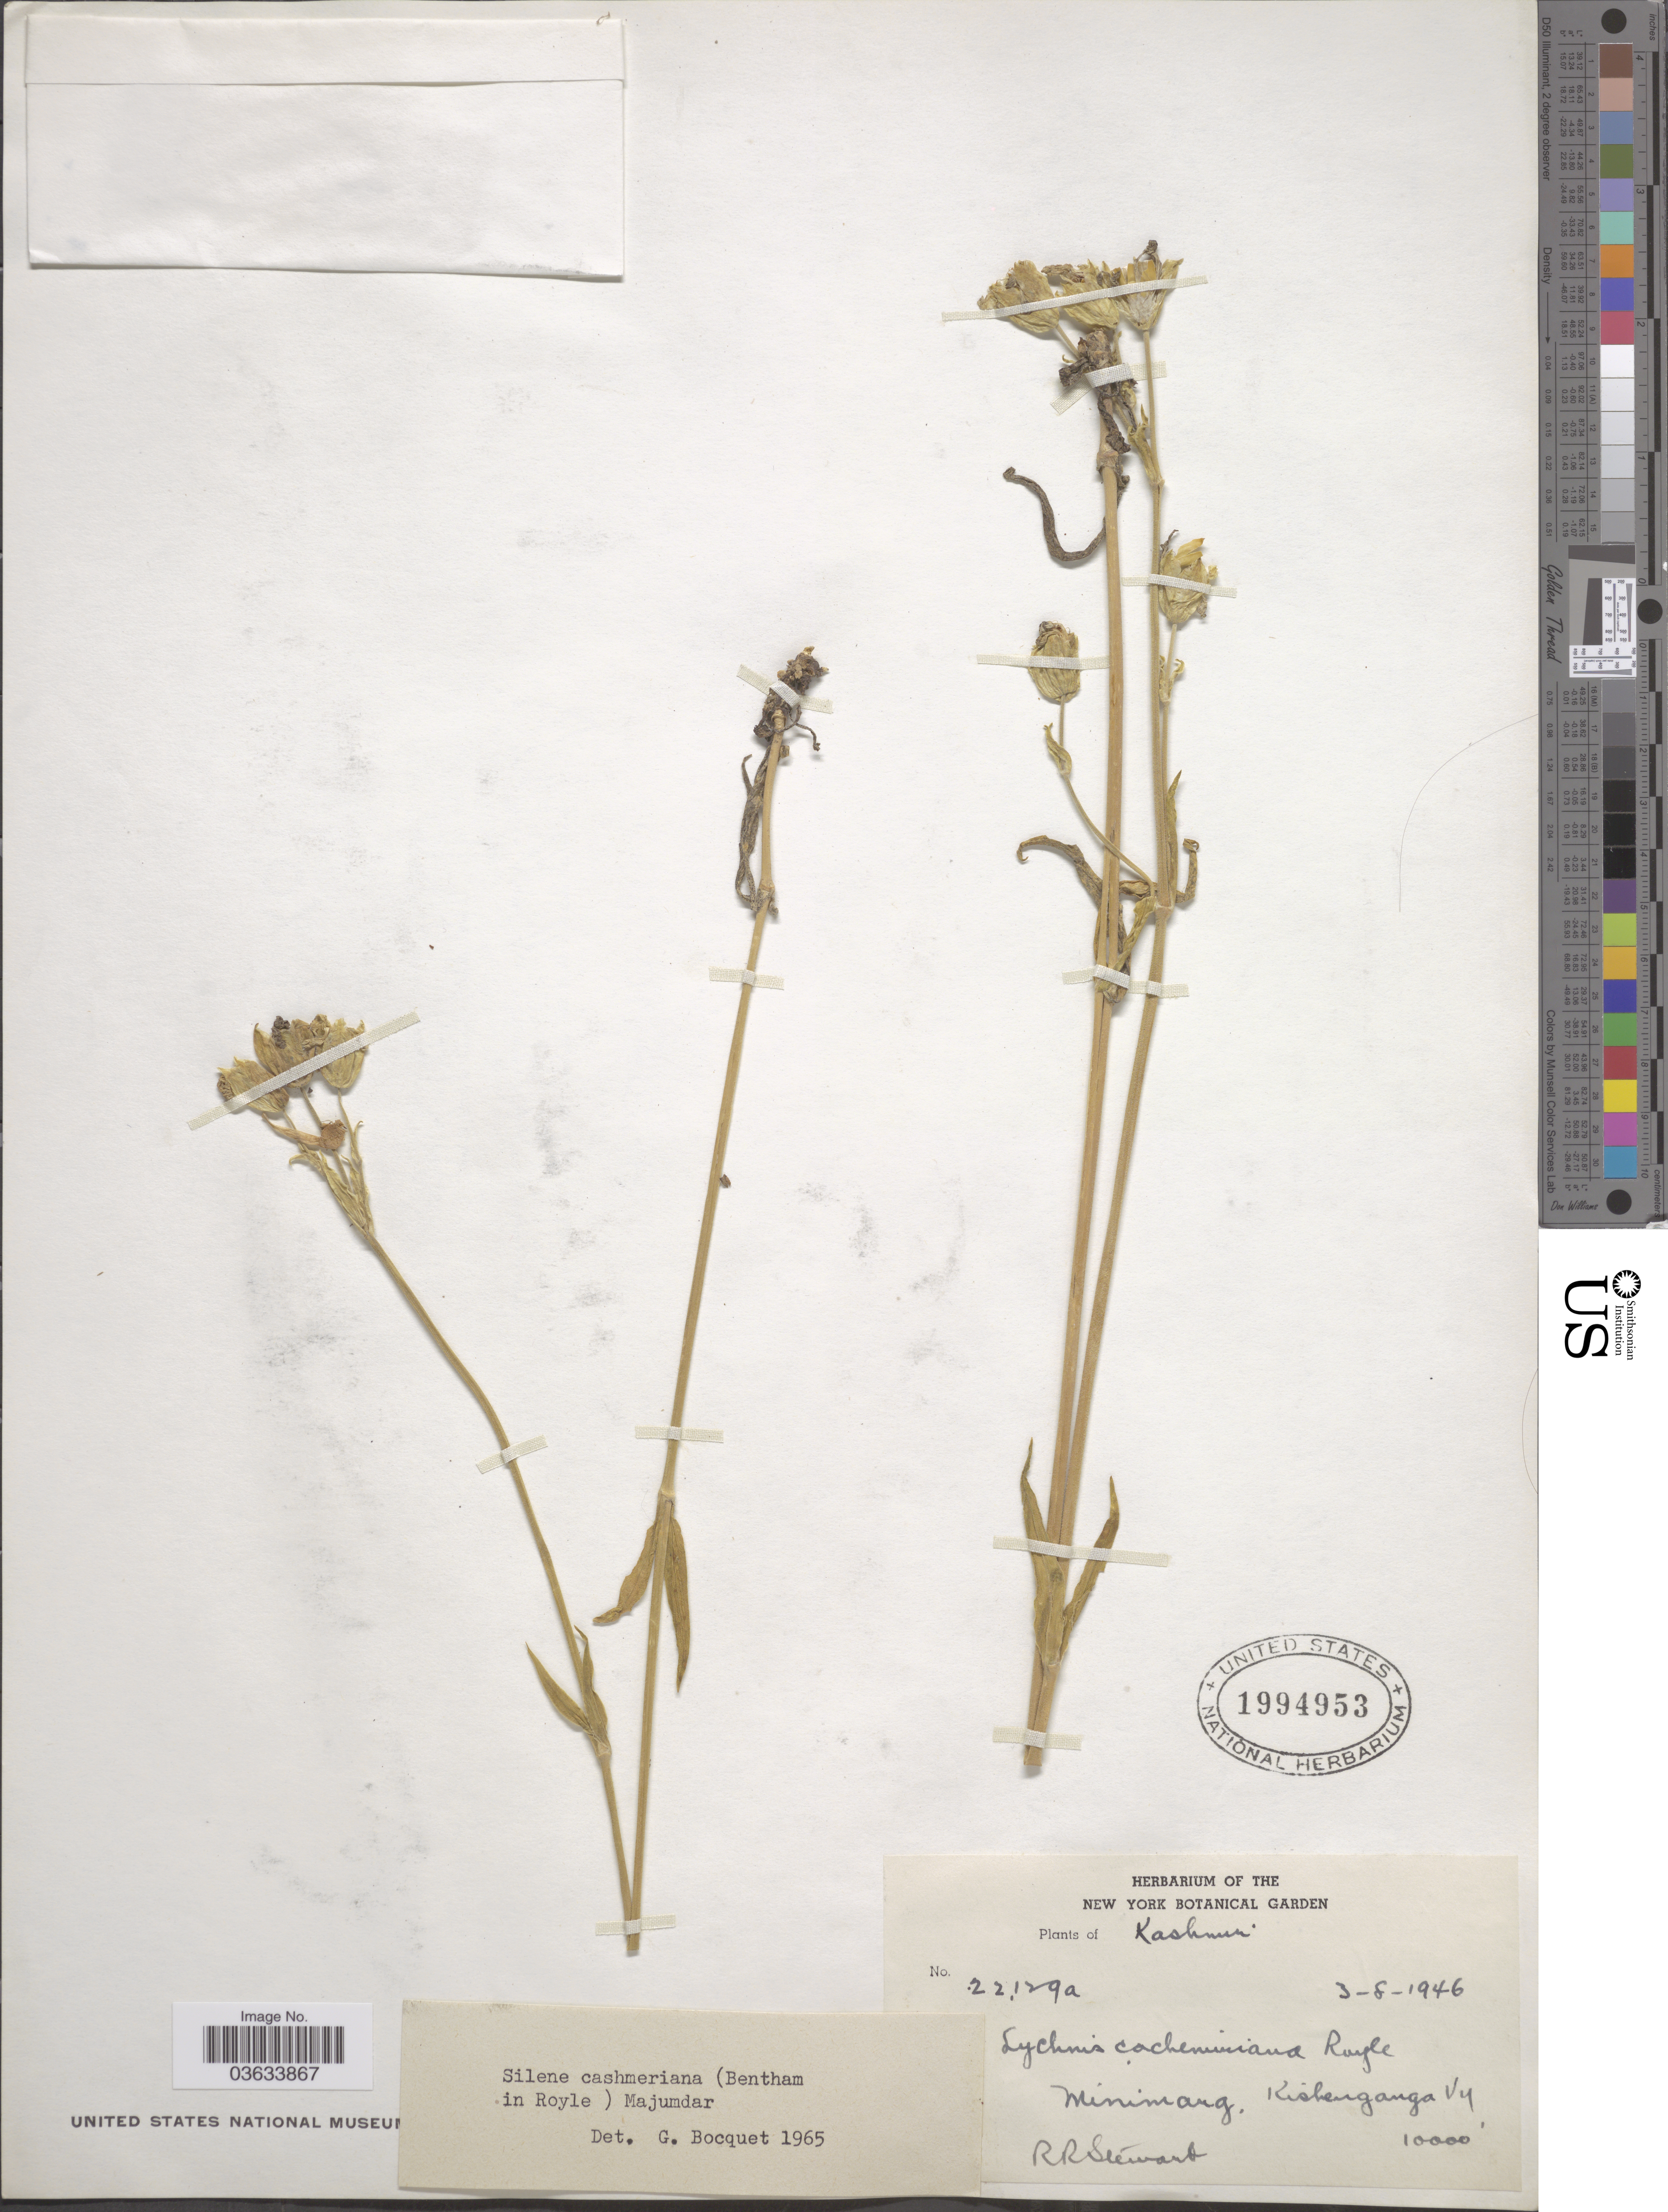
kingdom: Plantae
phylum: Tracheophyta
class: Magnoliopsida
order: Caryophyllales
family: Caryophyllaceae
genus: Silene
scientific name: Silene cashmeriana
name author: (Royle) Majumdar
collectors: R. Stewart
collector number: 22129a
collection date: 1946-08-03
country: India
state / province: Jammu and Kashmir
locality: Kashmir, Minimarg, Kishenganga Vy.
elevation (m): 3048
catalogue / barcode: US 1994953